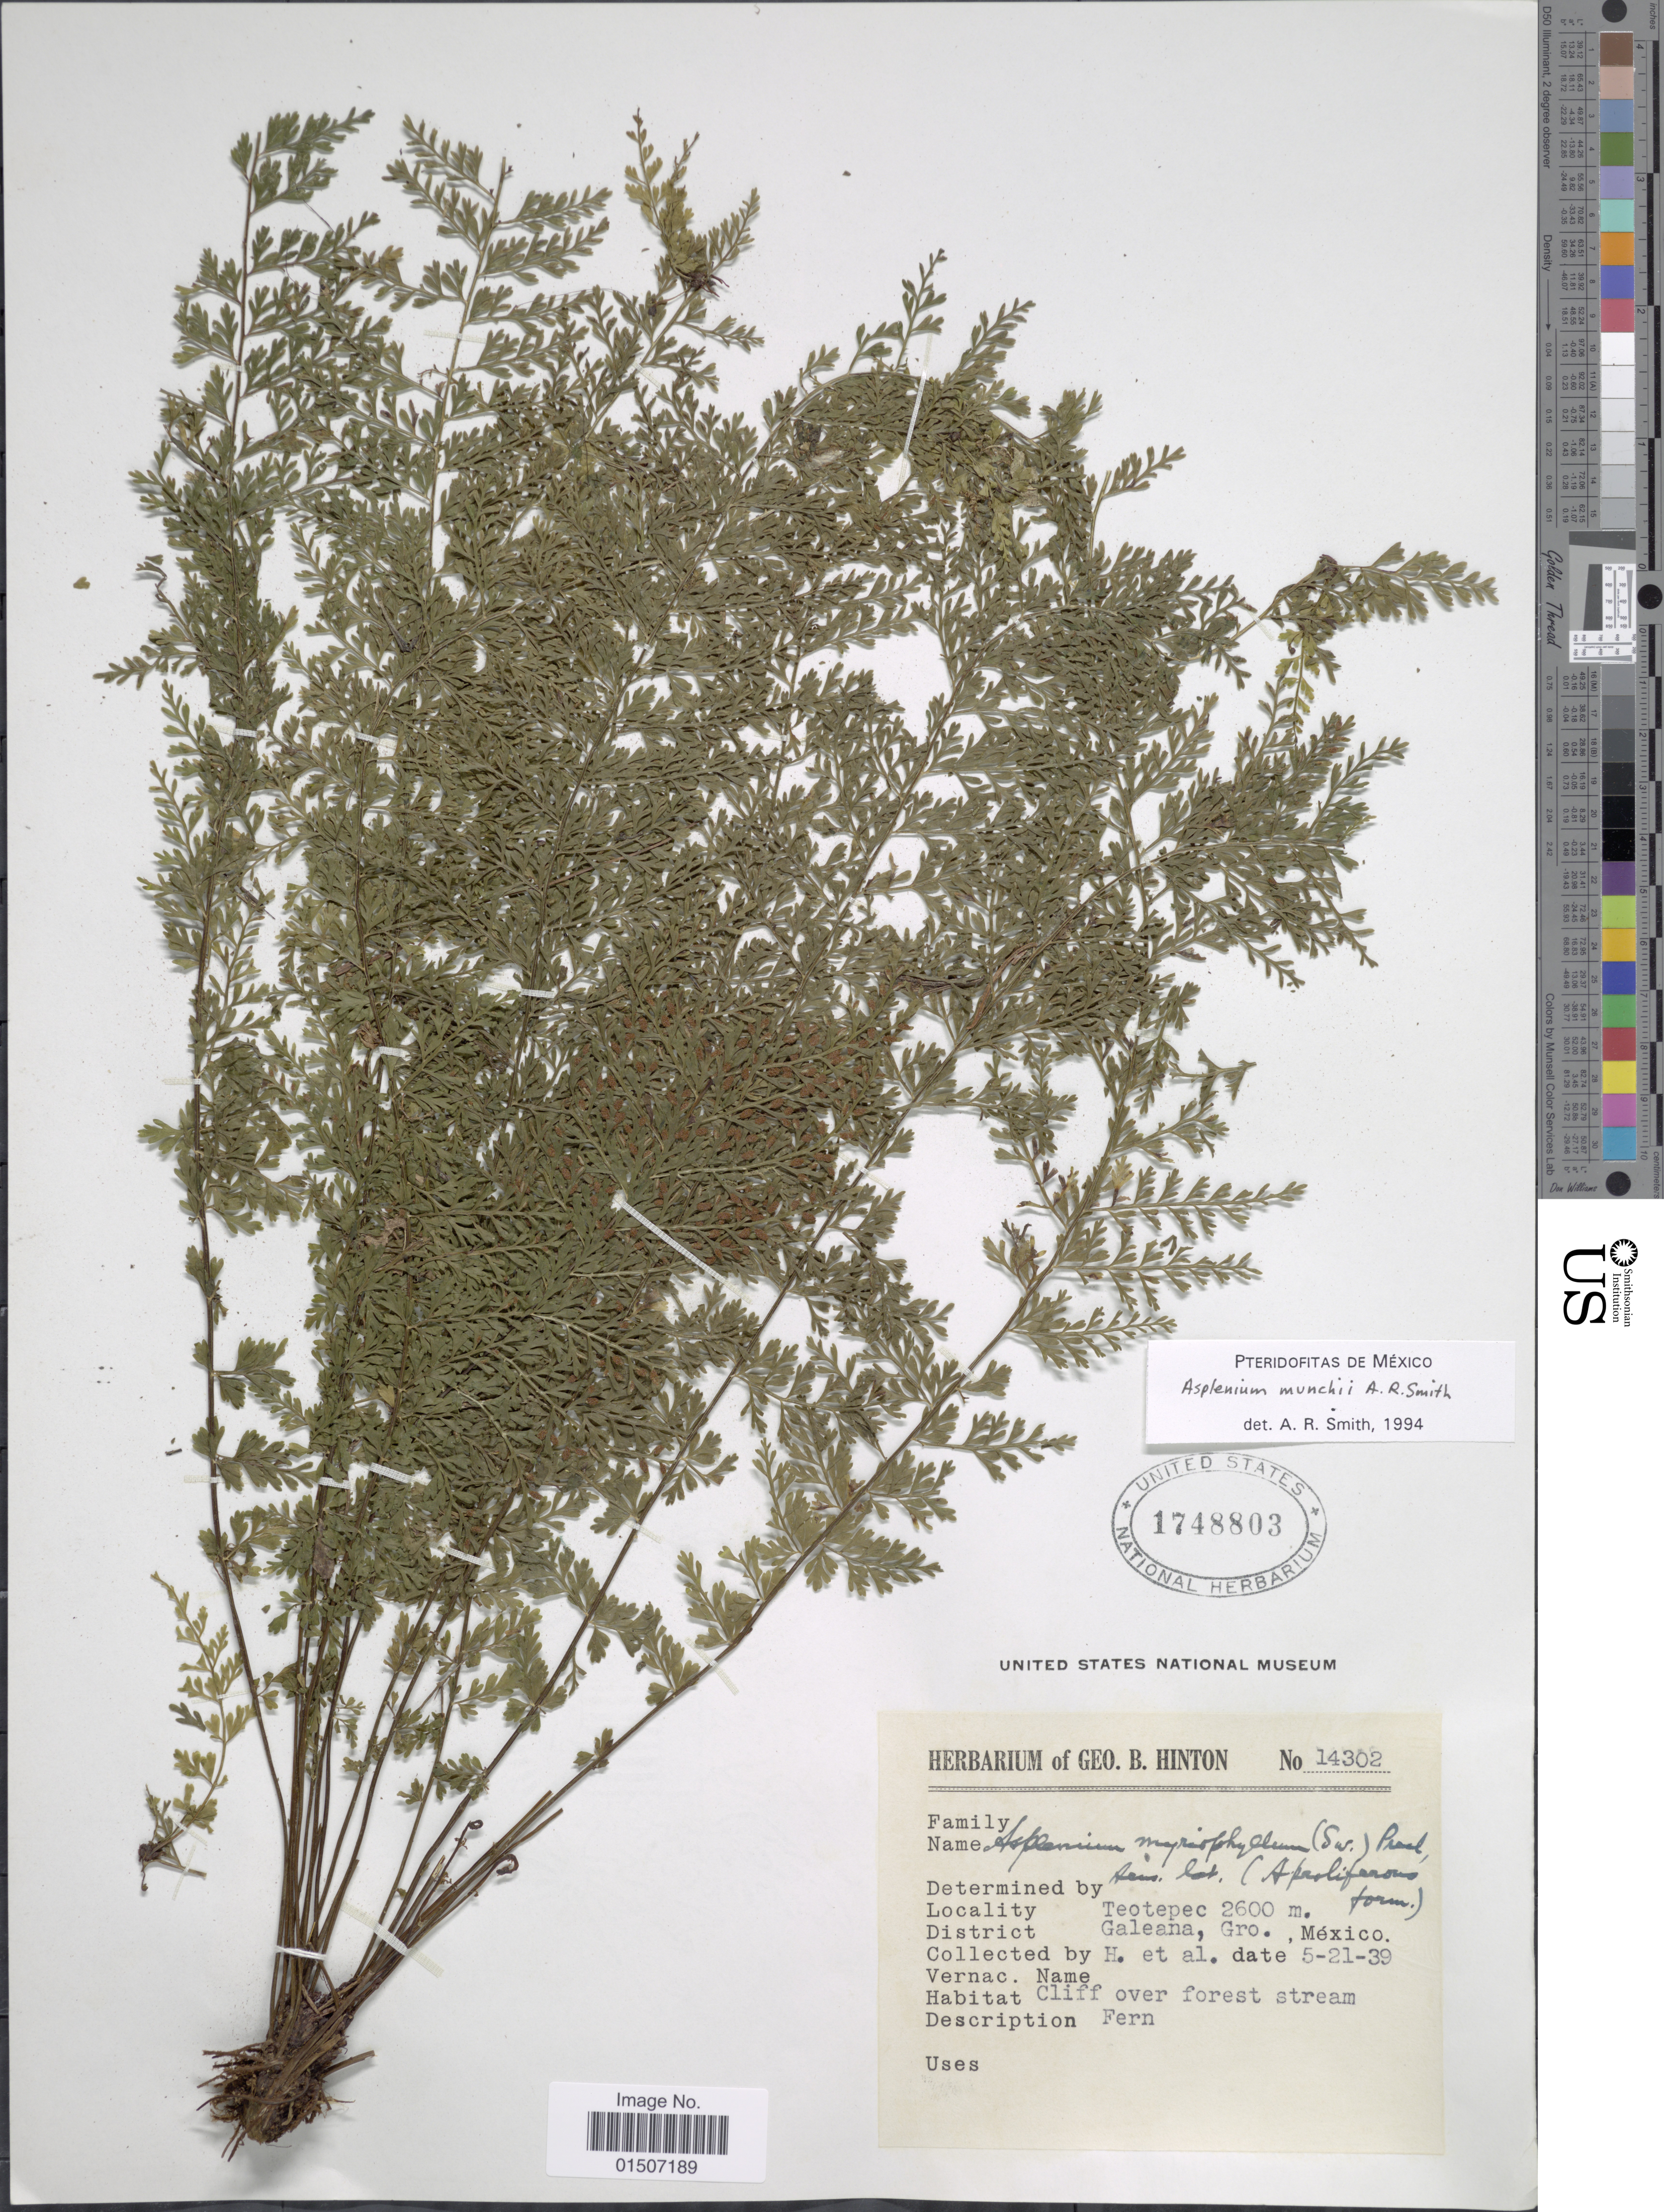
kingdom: Plantae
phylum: Tracheophyta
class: Polypodiopsida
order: Polypodiales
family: Aspleniaceae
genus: Asplenium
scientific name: Asplenium muenchii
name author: A.R. Sm.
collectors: G. B. Hinton & et al.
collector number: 14302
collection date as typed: Transcribed d/m/y: 21/5/39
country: Mexico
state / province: Guerrero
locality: Teotepec, District Galeana, Gro.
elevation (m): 2600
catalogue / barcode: US 1748803